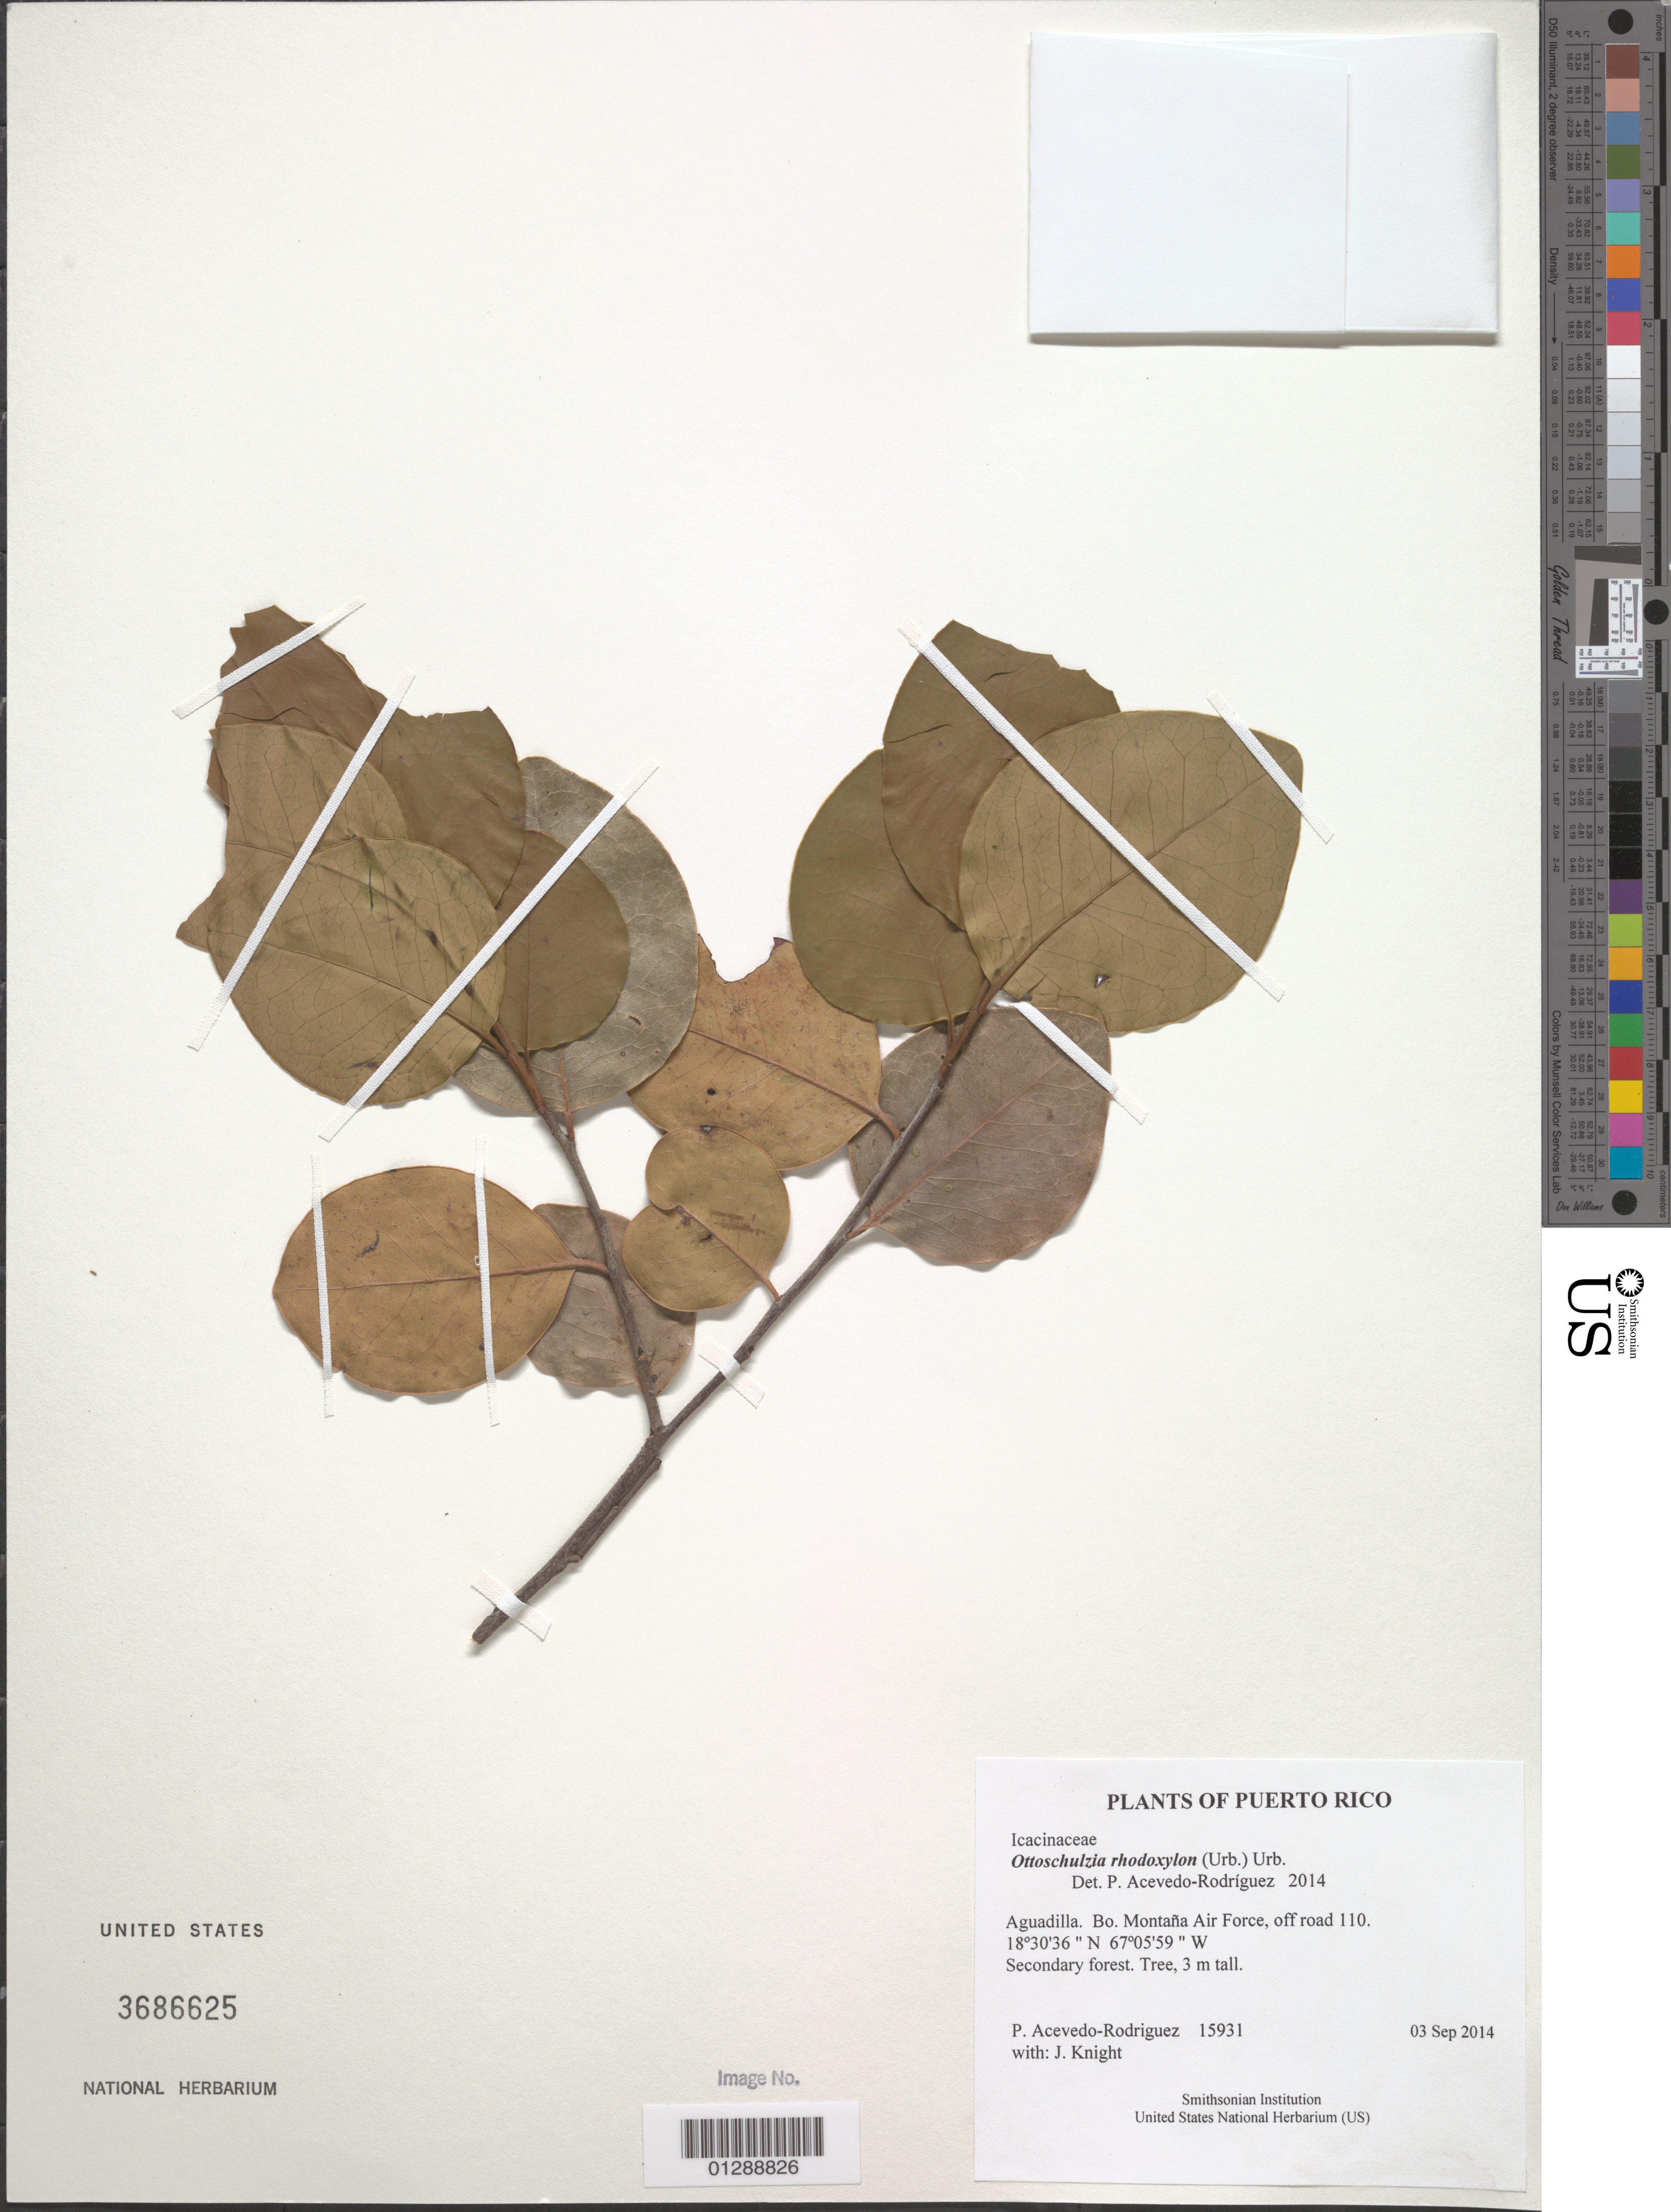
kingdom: Plantae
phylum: Tracheophyta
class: Magnoliopsida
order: Metteniusales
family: Metteniusaceae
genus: Ottoschulzia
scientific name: Ottoschulzia rhodoxylon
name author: (Urb.) Urb.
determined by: Acevedo-Rodríguez, P., (BOT), Smithsonian Institution - National Museum of Natural History (UNITED STATES)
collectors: P. Acevedo-Rodr. & J. Knight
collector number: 15931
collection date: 2014-09-03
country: Puerto Rico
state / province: Aguadilla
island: Puerto Rico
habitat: Secondary forest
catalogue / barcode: US 3686625